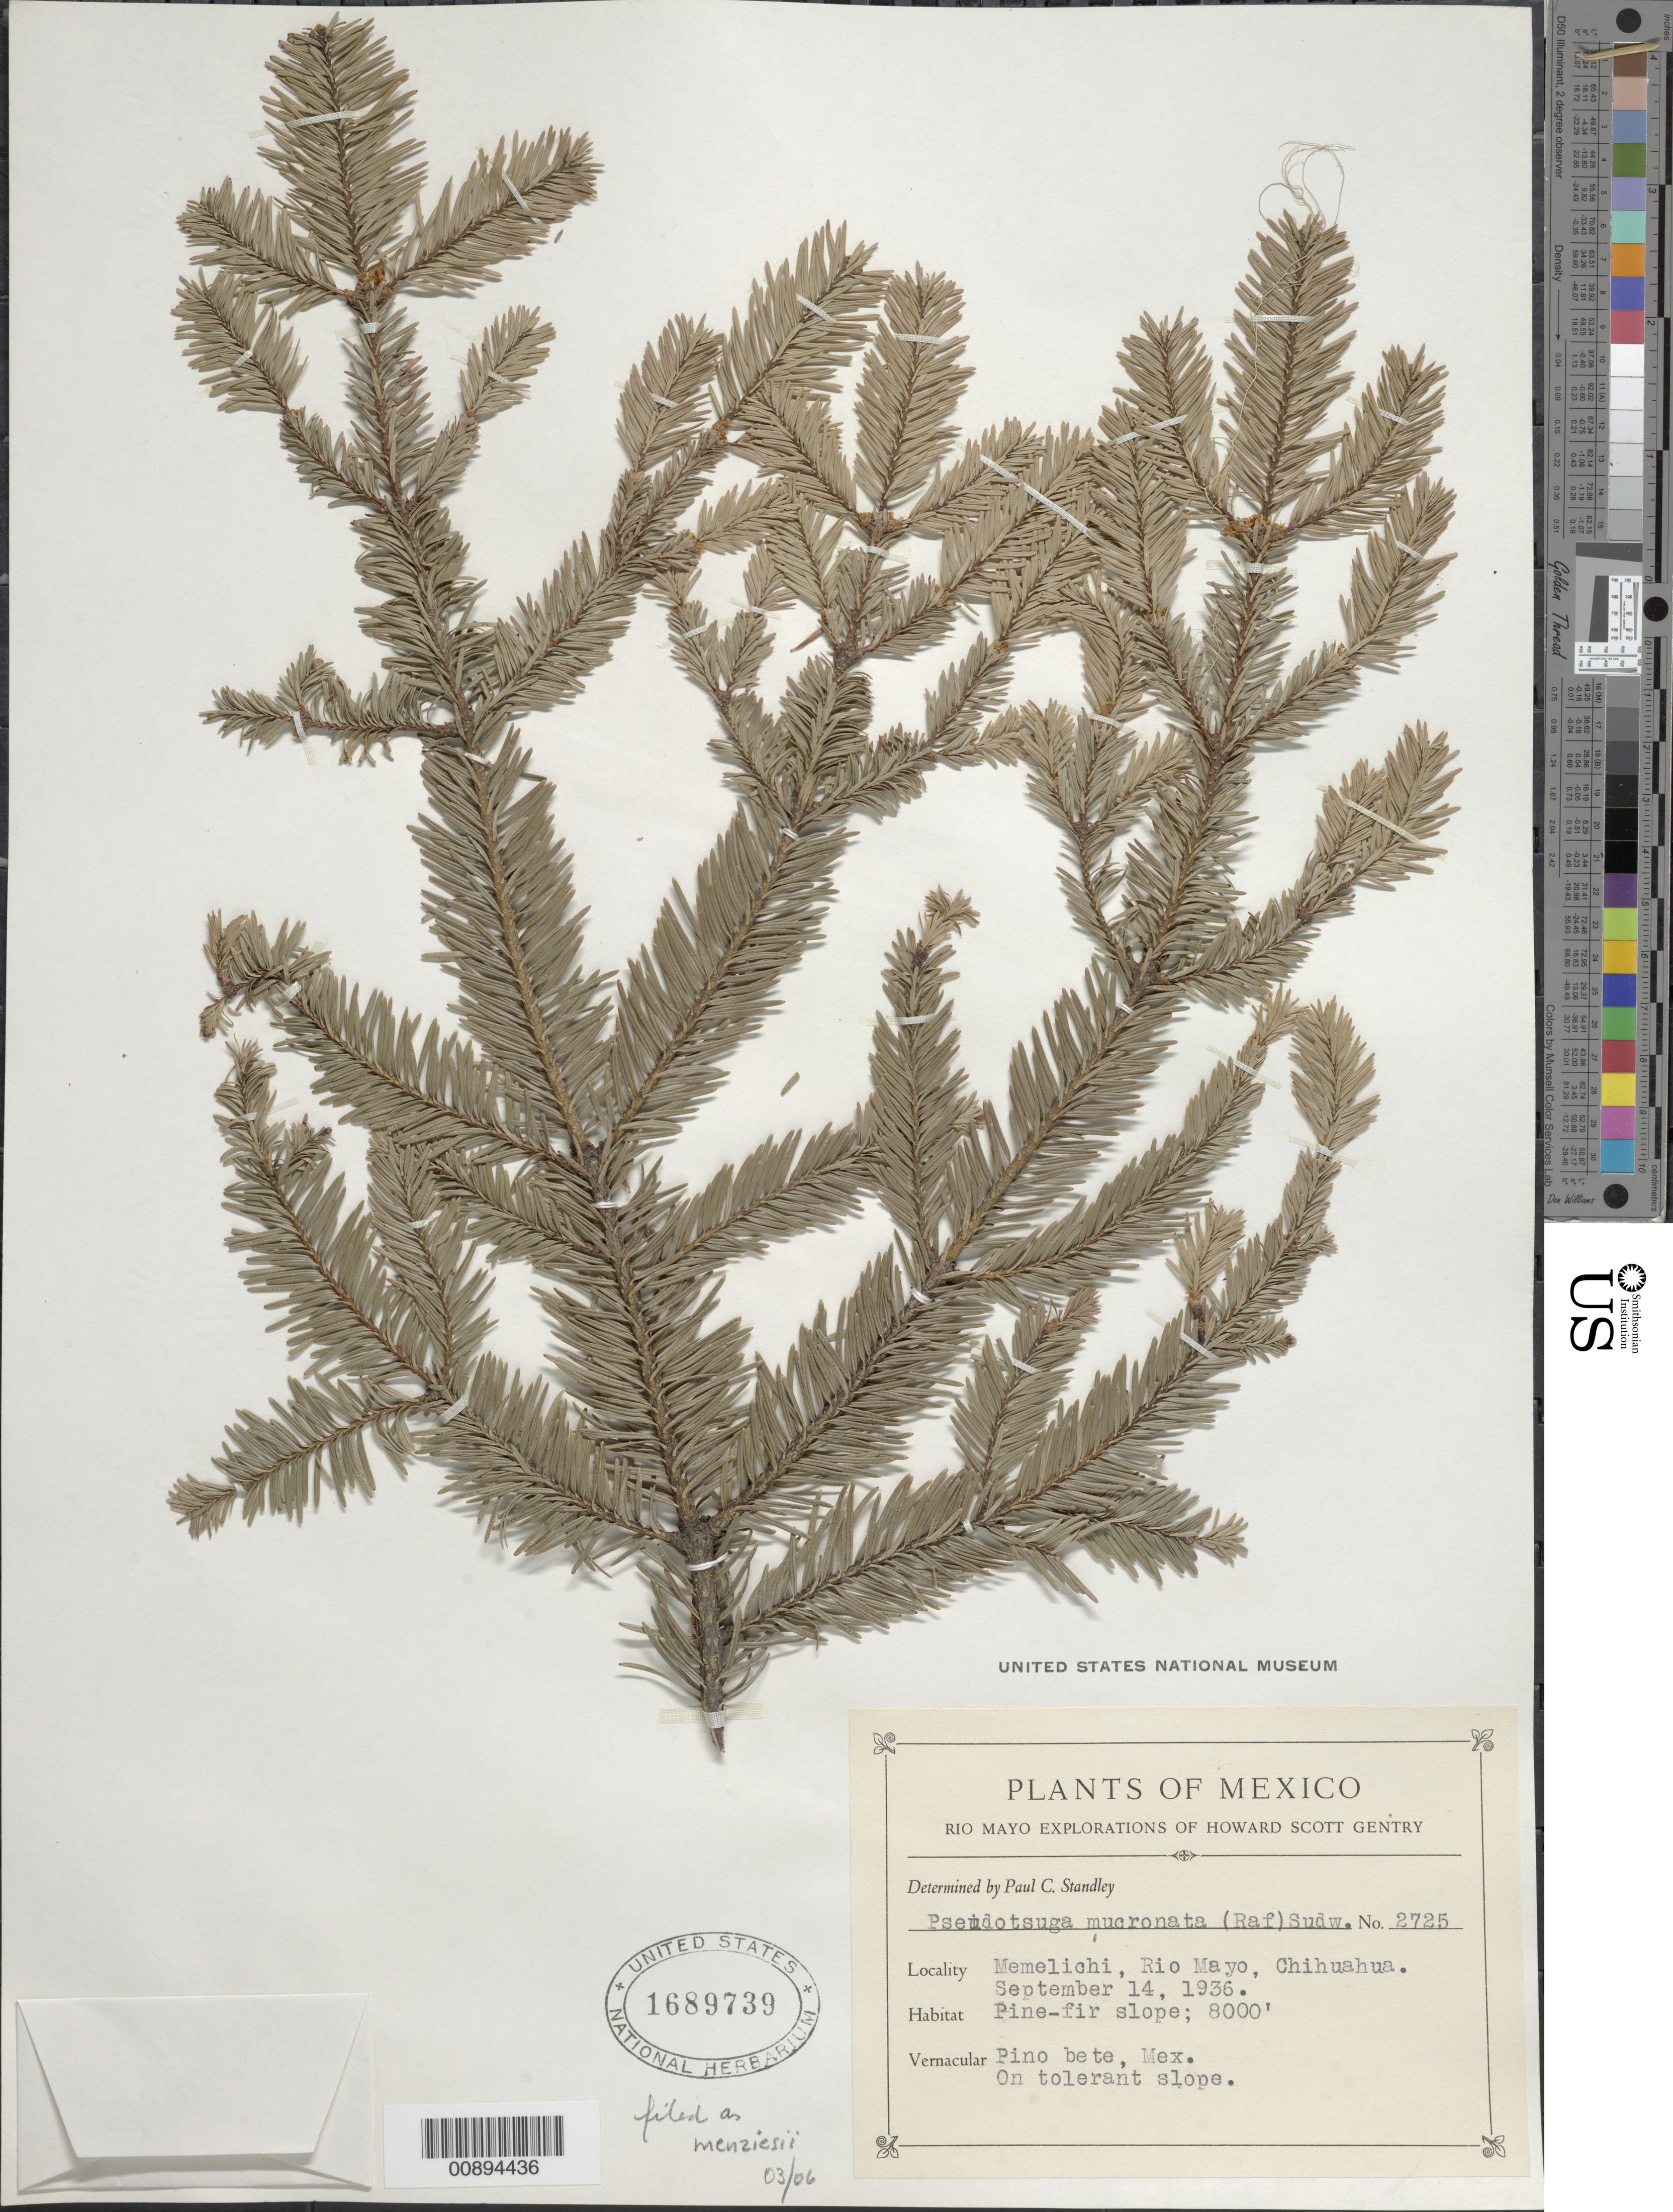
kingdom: Plantae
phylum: Tracheophyta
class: Pinopsida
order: Pinales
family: Pinaceae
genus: Pseudotsuga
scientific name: Pseudotsuga menziesii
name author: (Mirb.) Franco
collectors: H. S. Gentry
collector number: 2725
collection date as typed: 14 Sep 1936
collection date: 1936-09-14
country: Mexico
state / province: Chihuahua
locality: Above Memelichi, Río Mayo, Chihuahua.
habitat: Pine-fir slope. On tolerant slope.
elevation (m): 2438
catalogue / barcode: US 1689739